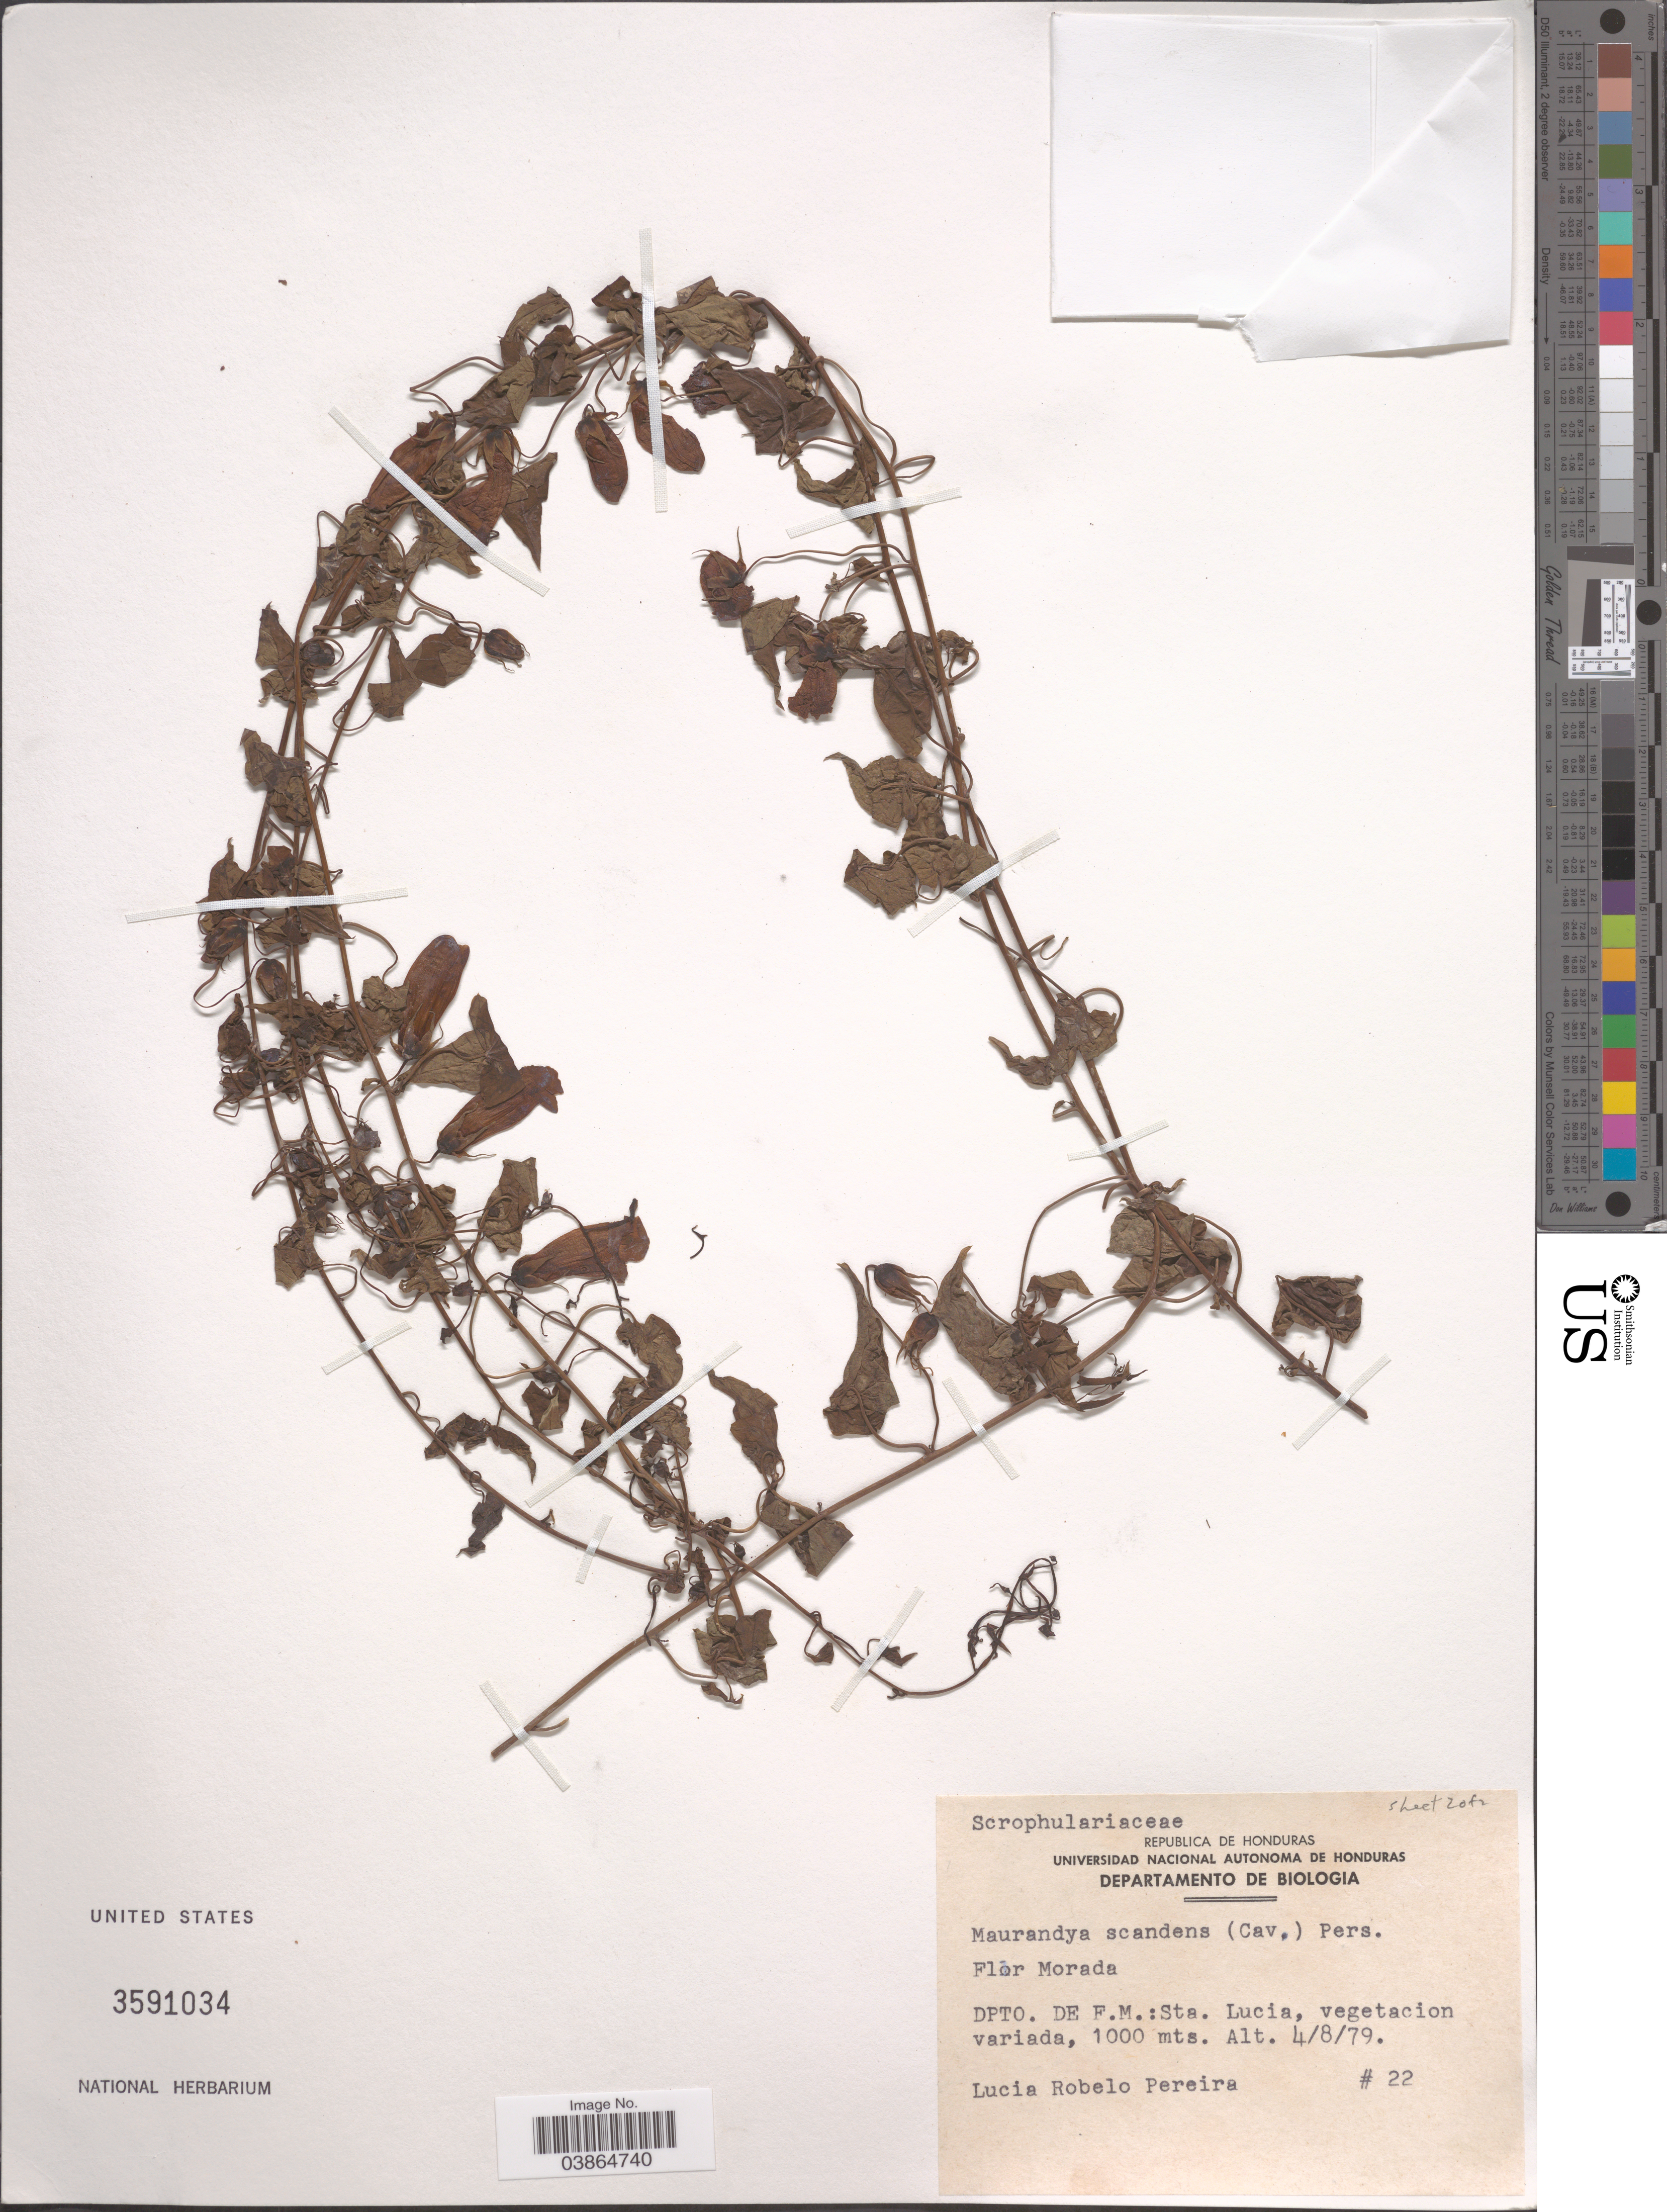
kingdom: Plantae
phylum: Tracheophyta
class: Magnoliopsida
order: Lamiales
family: Plantaginaceae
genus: Maurandya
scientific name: Maurandya scandens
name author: (Cav.) Pers.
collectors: L. Pereira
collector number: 22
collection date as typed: Transcribed d/m/y: 4/8/79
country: Honduras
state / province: Fco. Morazán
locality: Dpto. de F.M.: Sta. Lucia, vegetacion variada.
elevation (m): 1000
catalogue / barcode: US 3591034